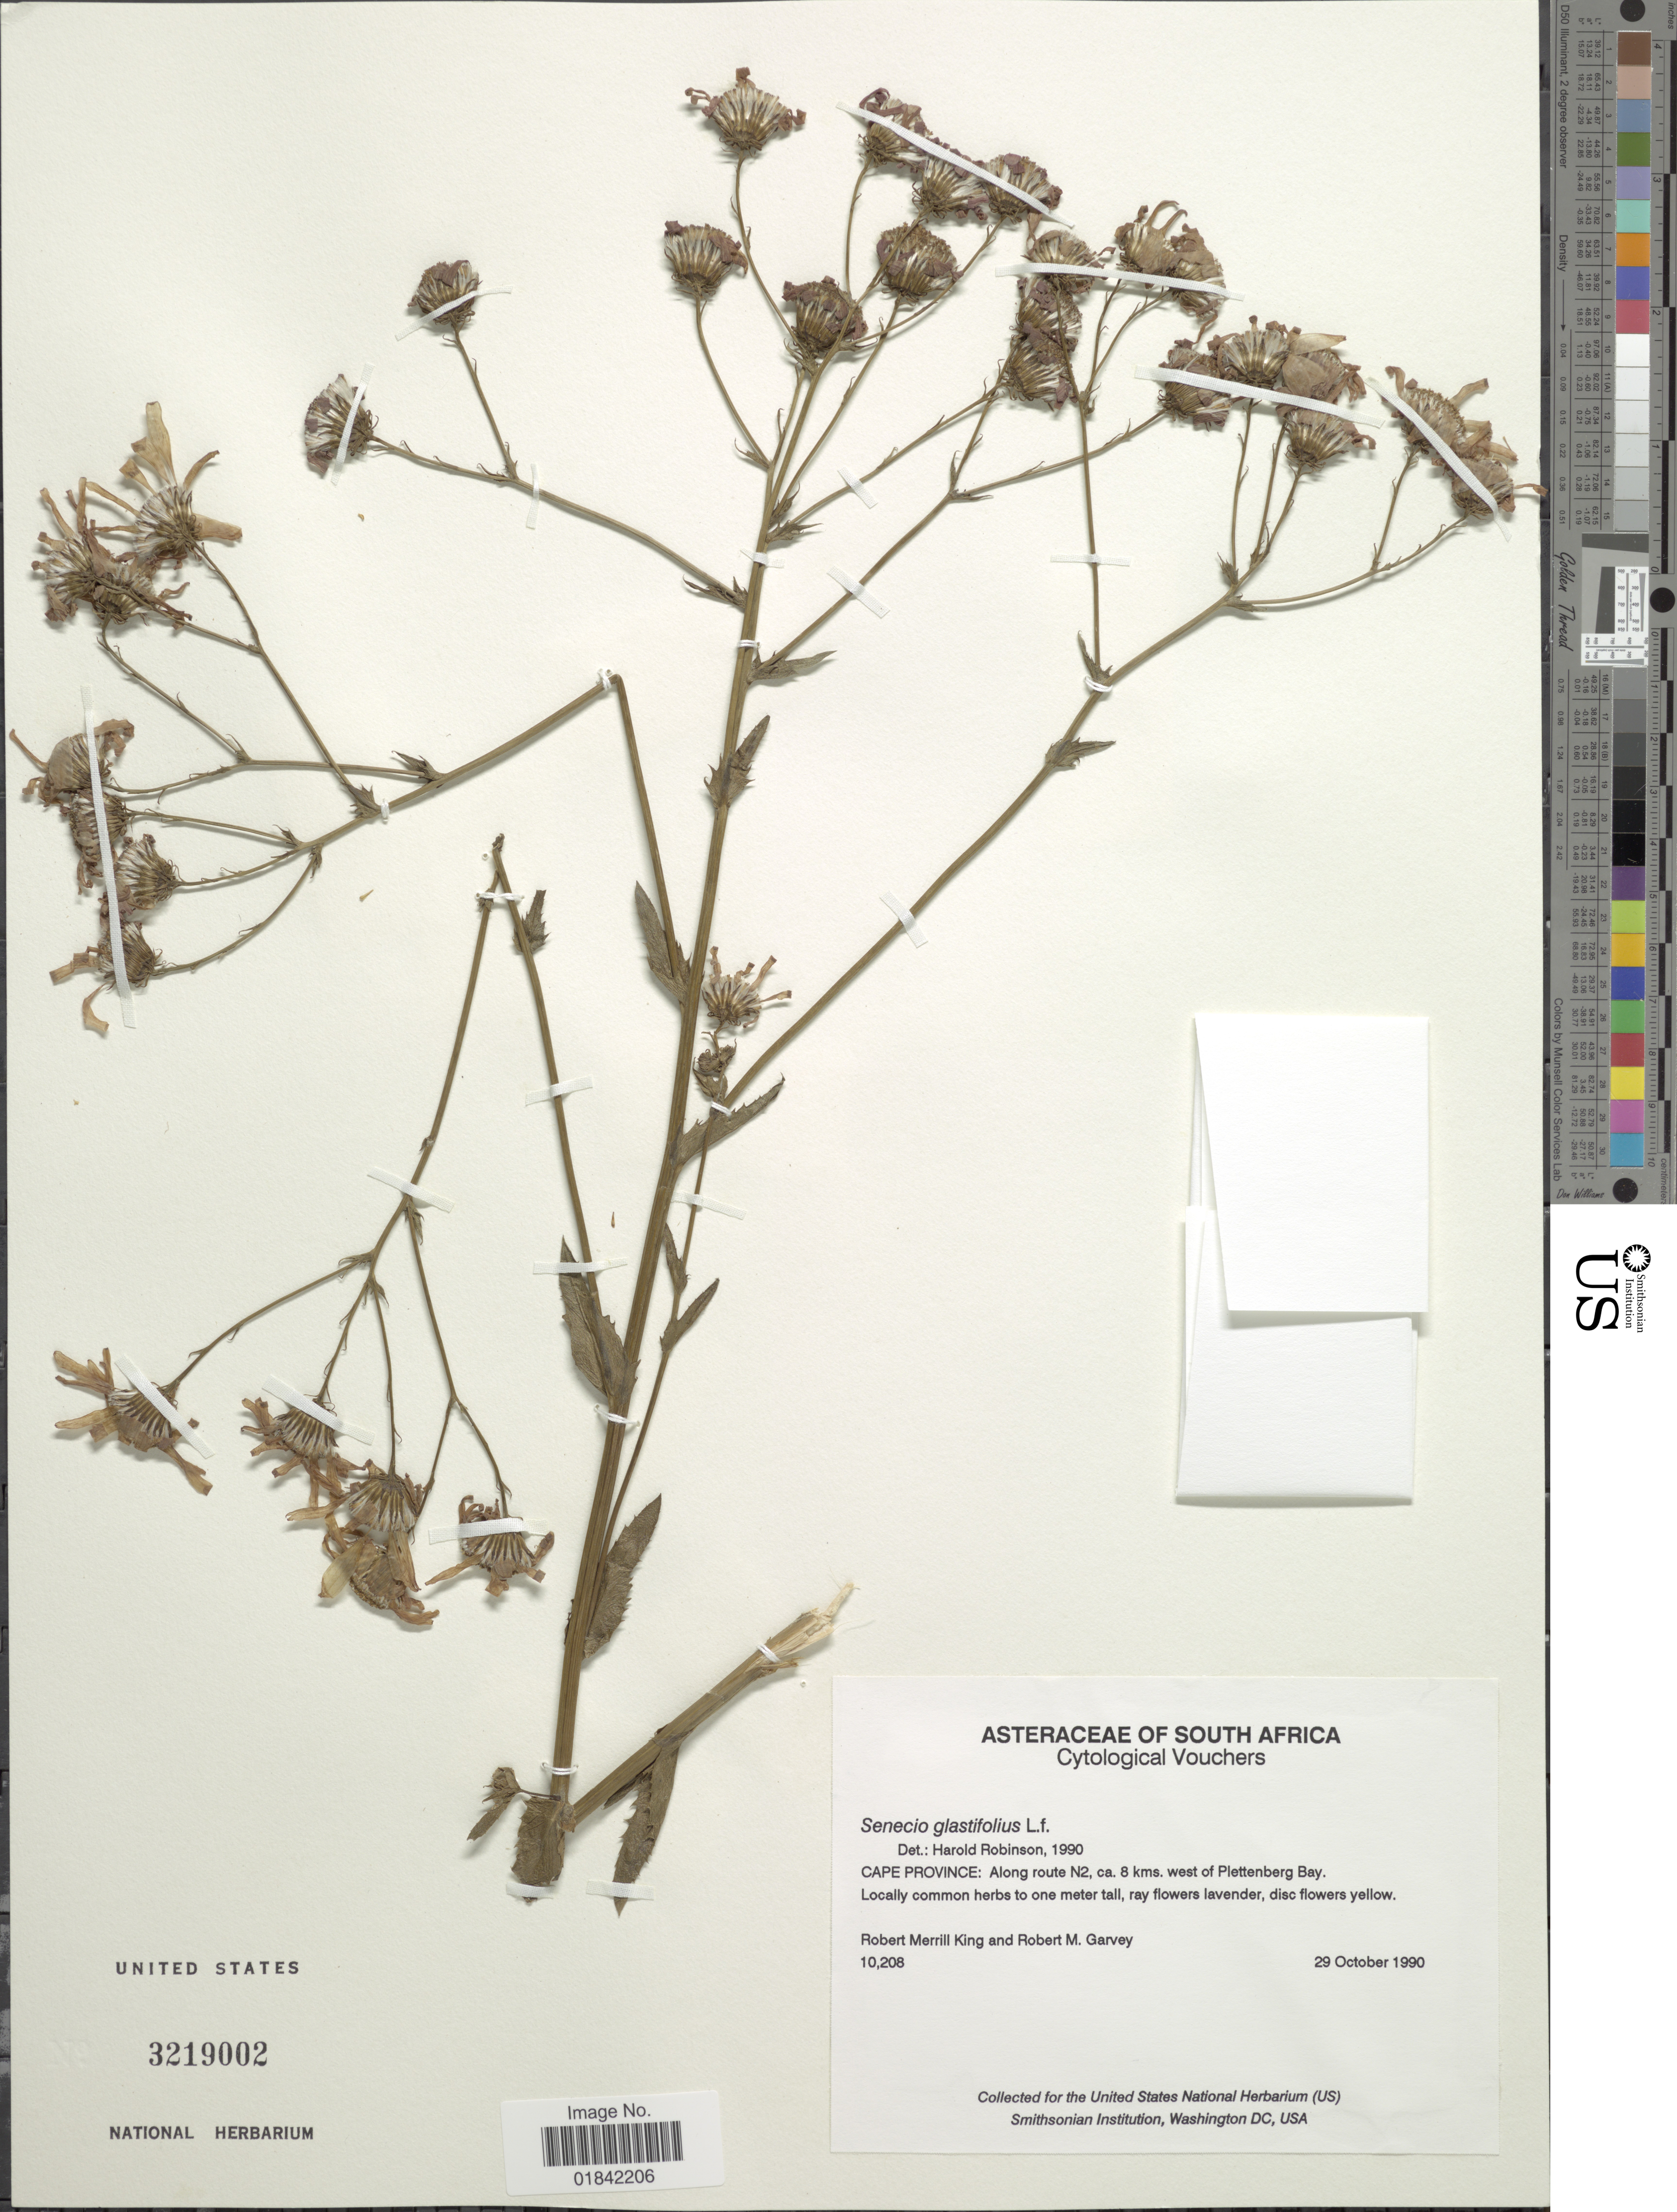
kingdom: Plantae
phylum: Tracheophyta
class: Magnoliopsida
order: Asterales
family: Asteraceae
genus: Senecio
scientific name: Senecio glastifolius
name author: Hook. f.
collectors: R. M. King & R. Garvey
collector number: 10208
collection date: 1990-10-29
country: South Africa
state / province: Western Cape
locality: Along route N2, ca. 8 kms., west of Plettenberg Bay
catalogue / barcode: US 3219002